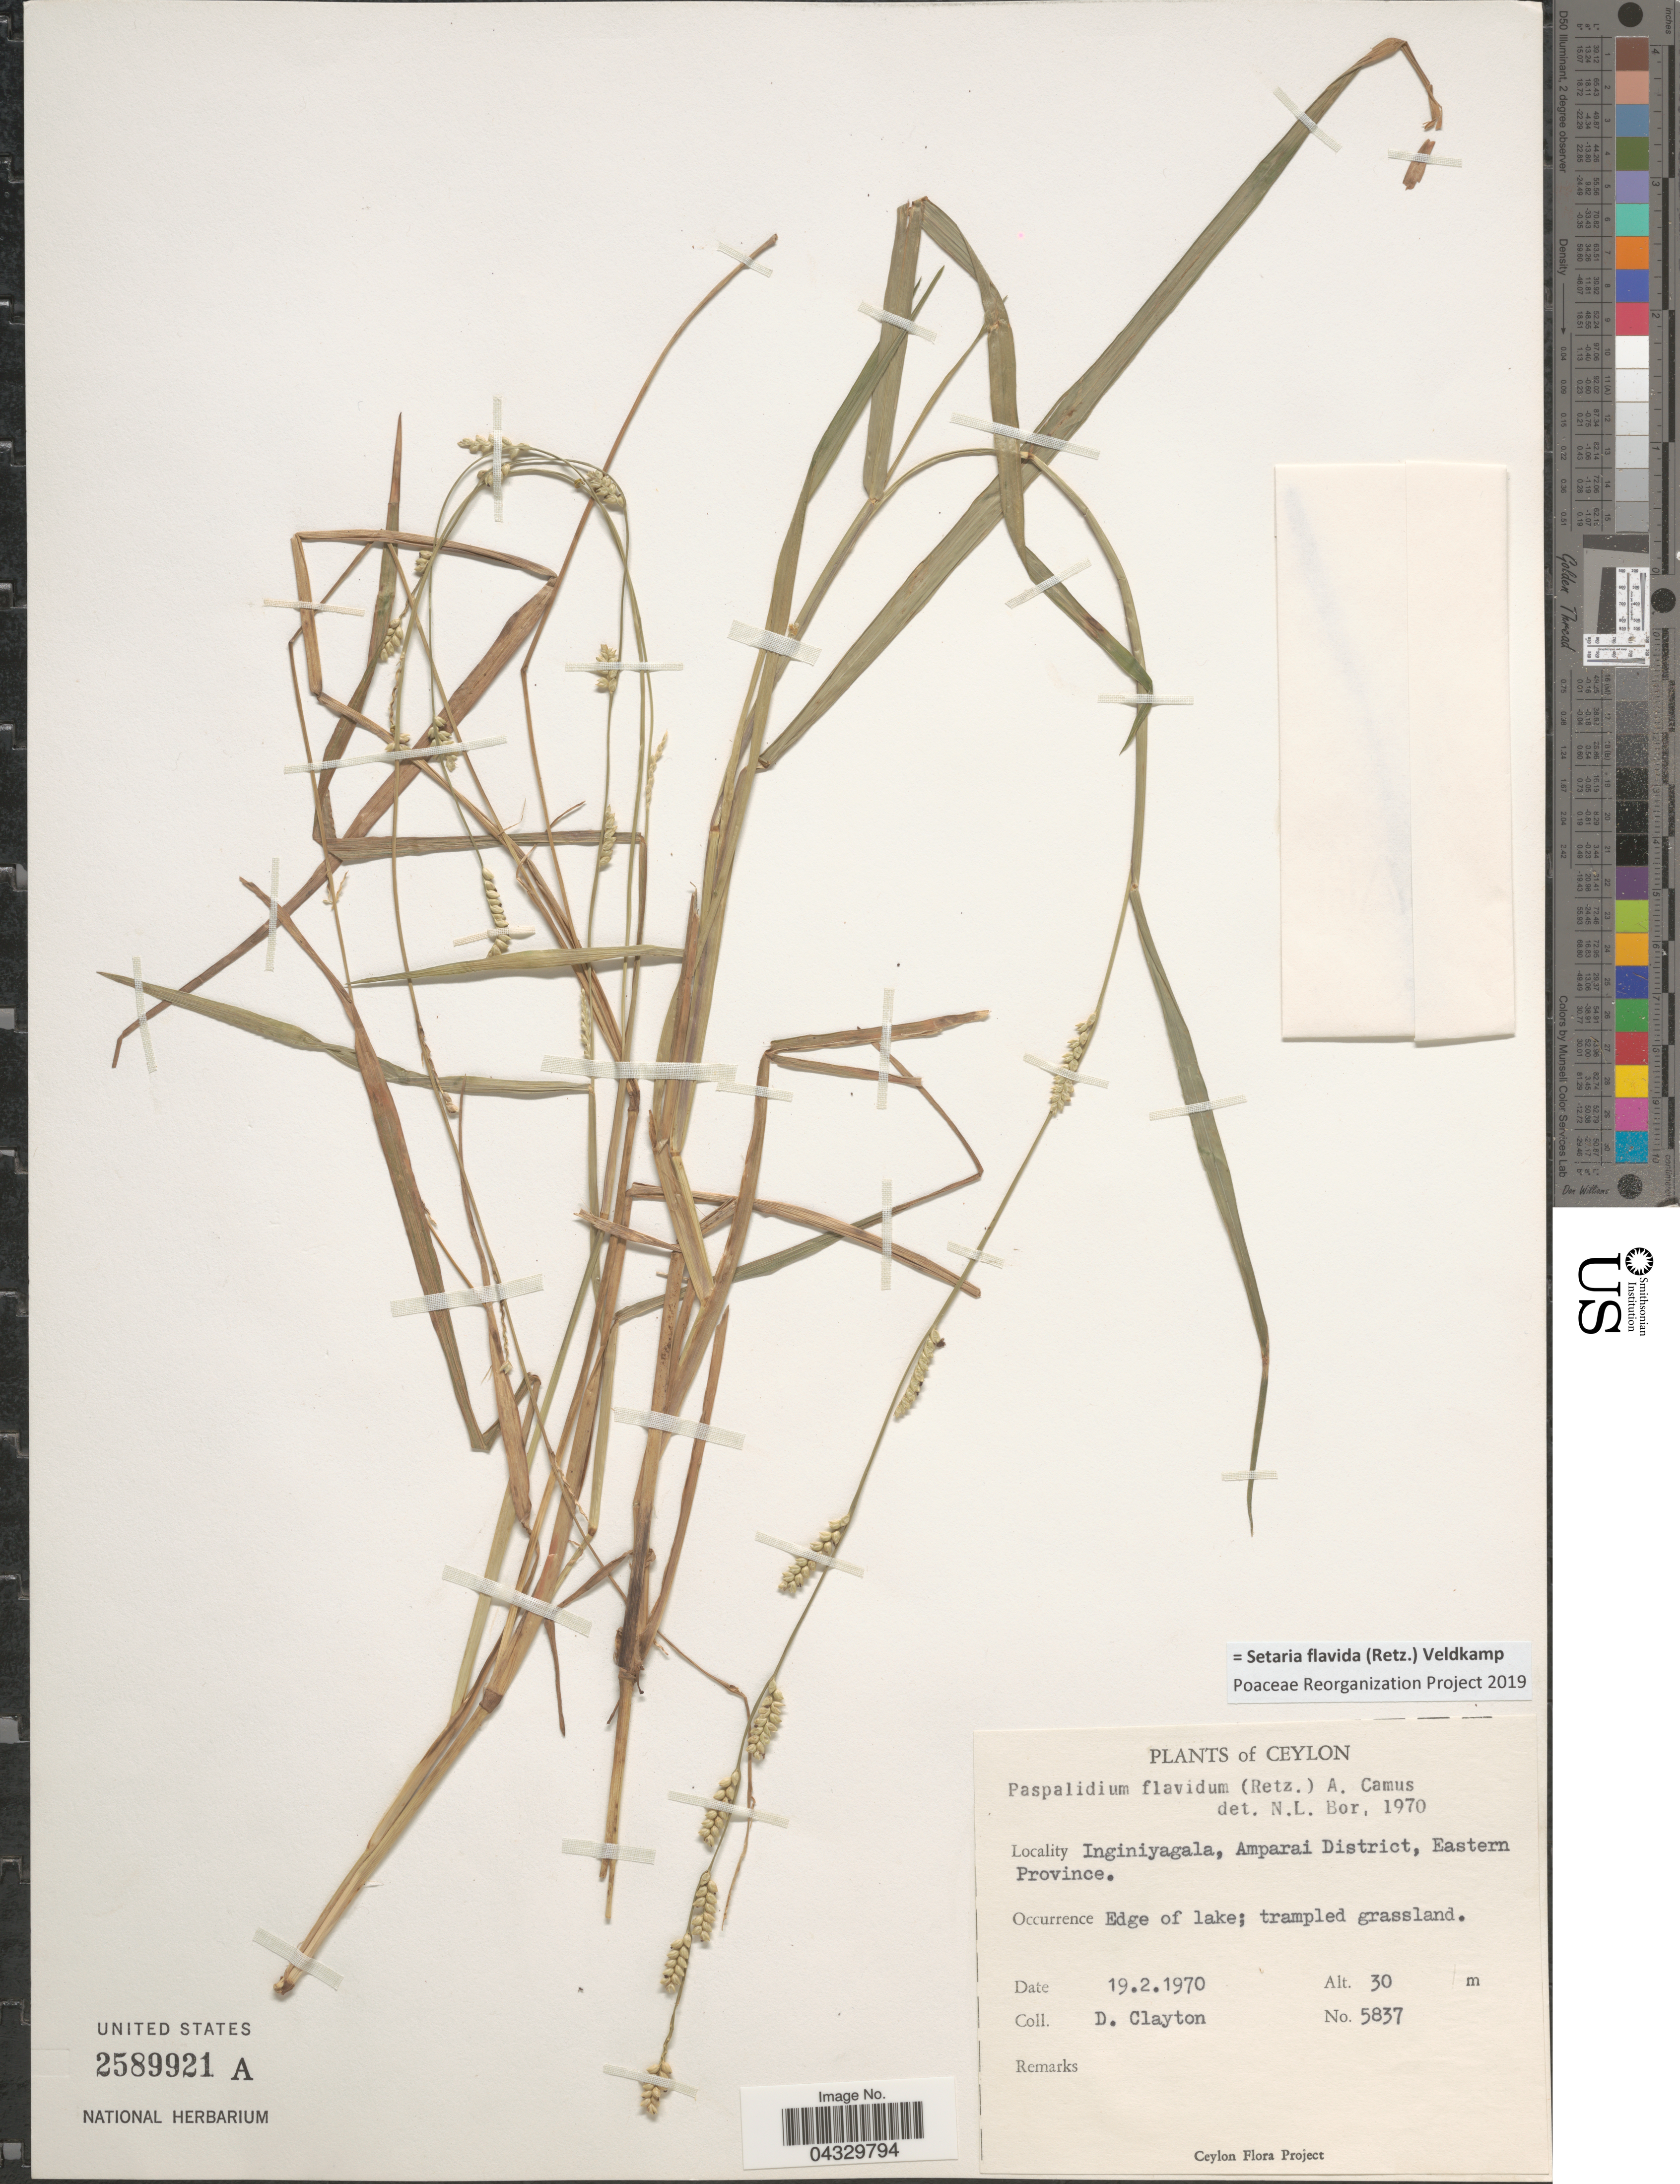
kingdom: Plantae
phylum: Tracheophyta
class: Liliopsida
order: Poales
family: Poaceae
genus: Setaria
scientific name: Setaria flavida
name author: (Retz.) Veldkamp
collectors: D. Clayton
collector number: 5837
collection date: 1970-02-19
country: Sri Lanka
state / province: Eastern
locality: Ceylon. Inginiyagala, Amparai District.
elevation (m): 30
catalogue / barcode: US 2589921A